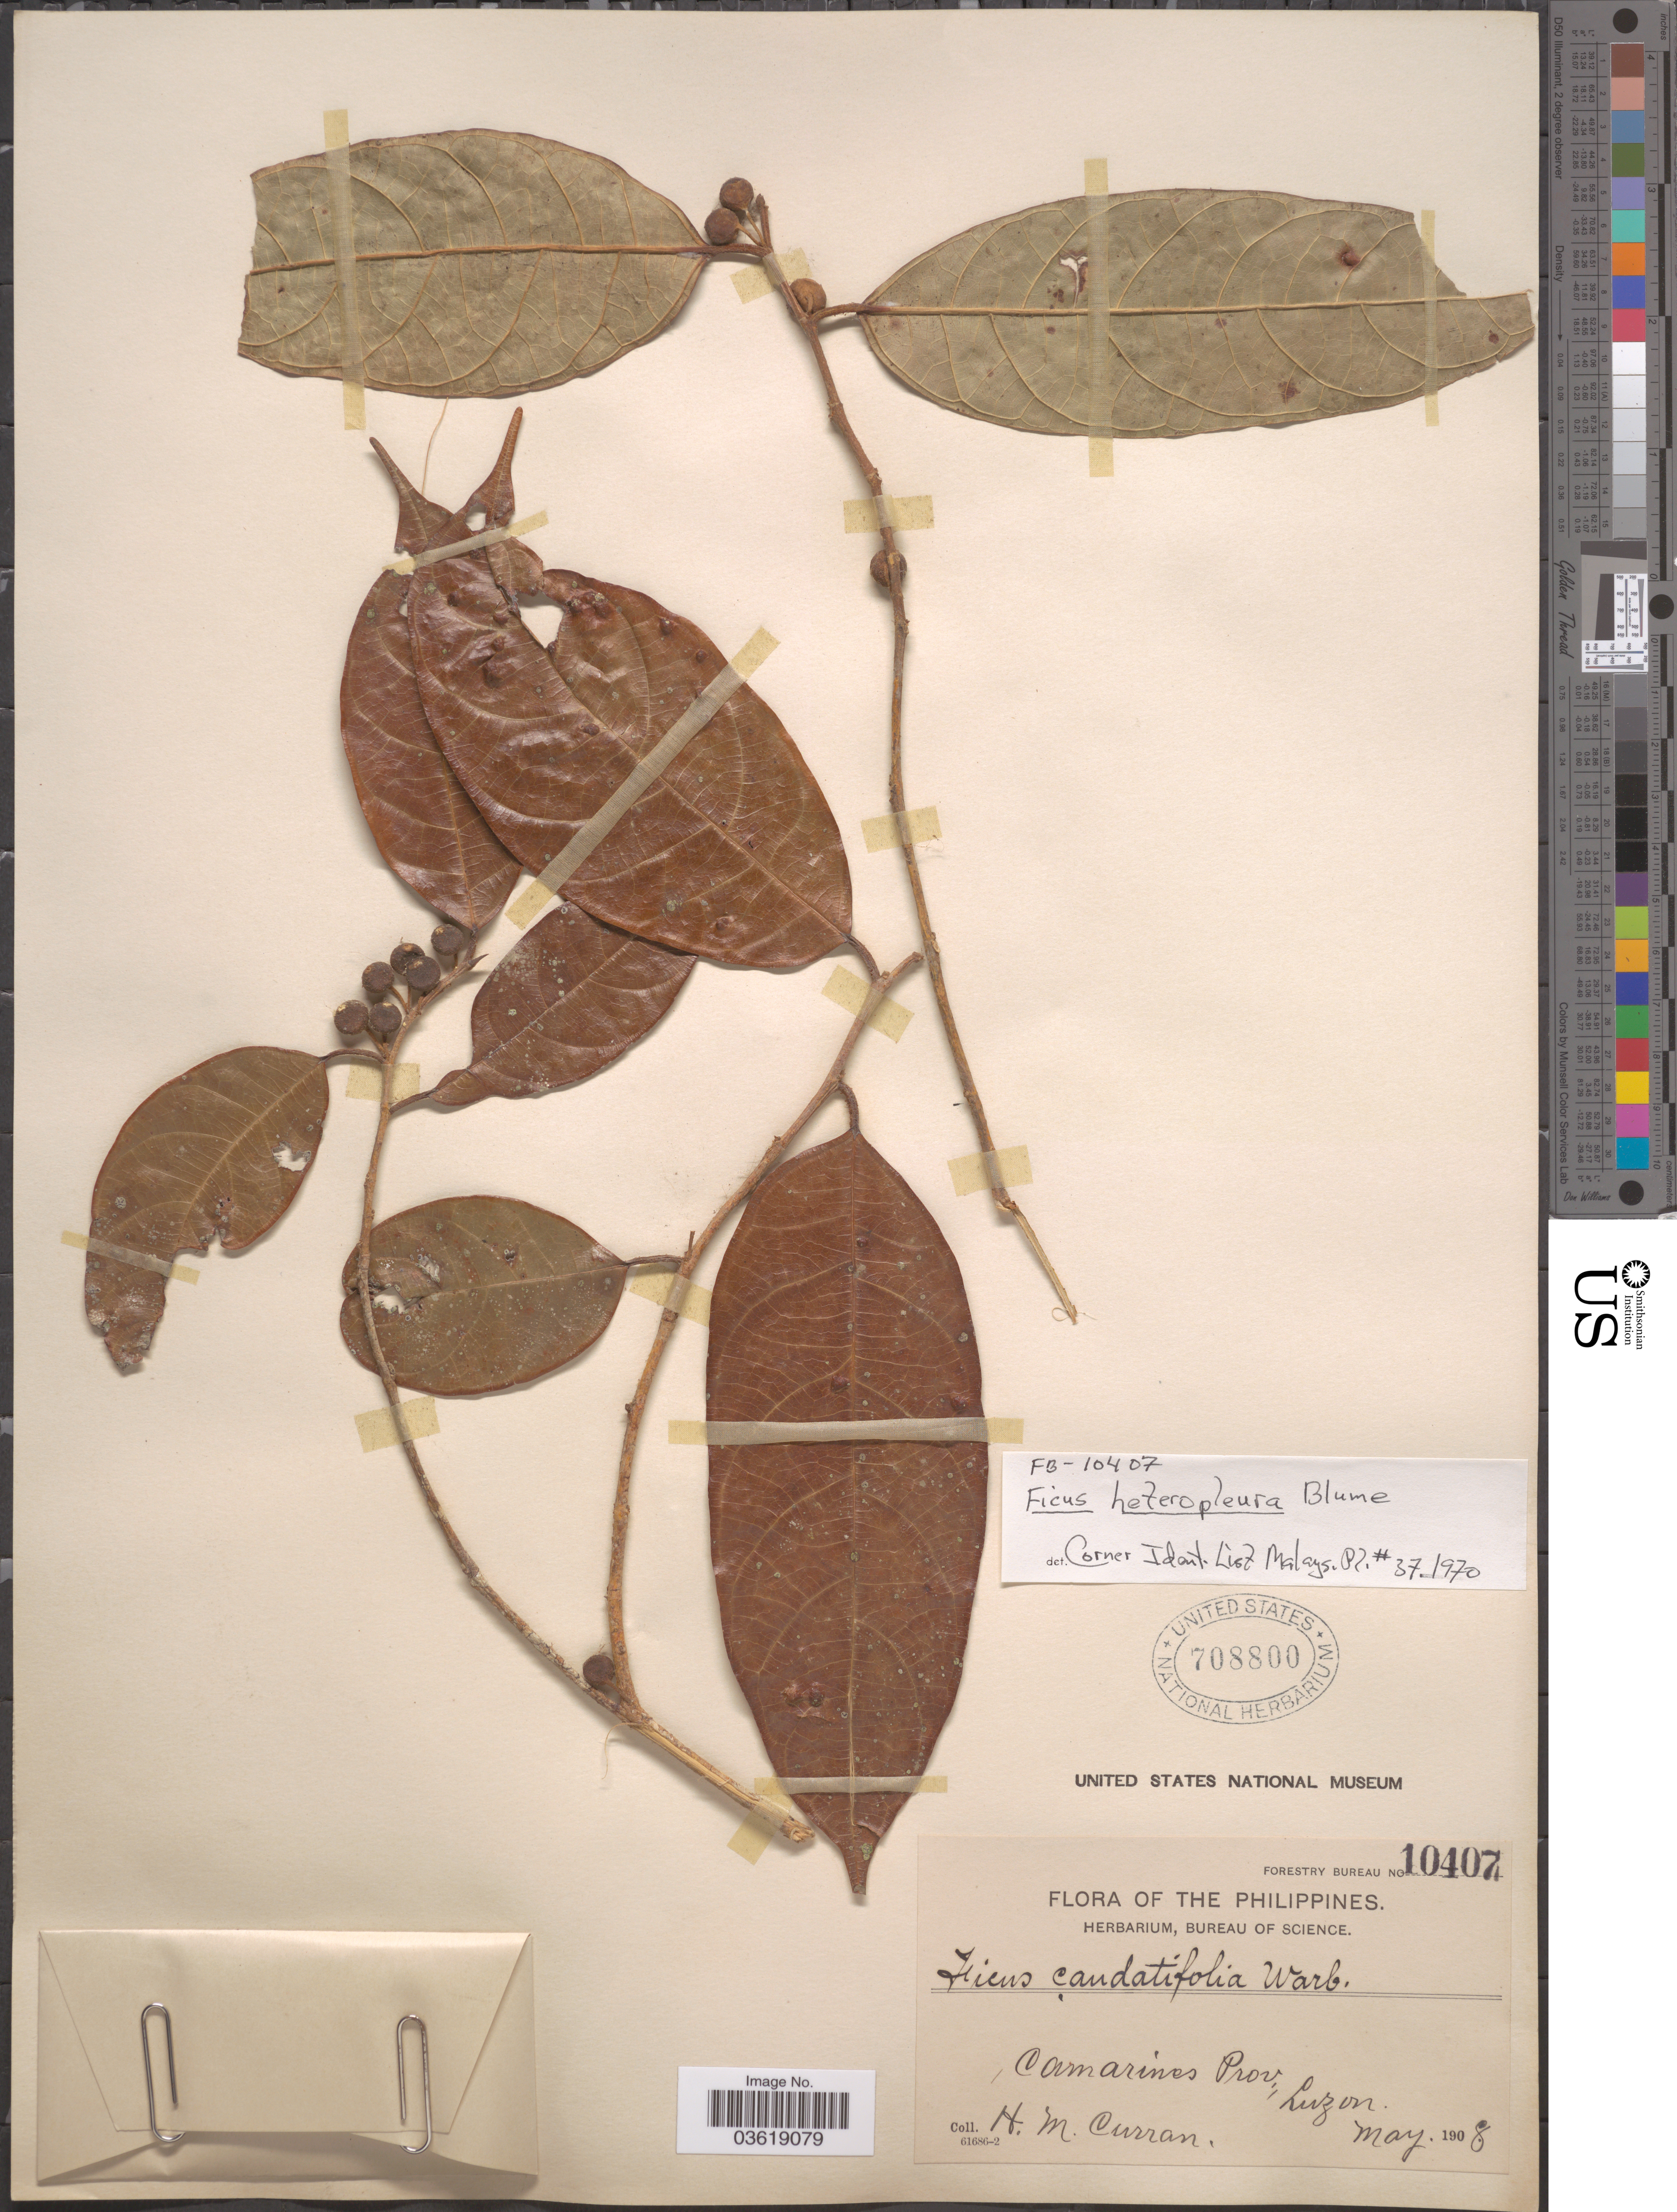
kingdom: Plantae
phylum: Tracheophyta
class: Magnoliopsida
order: Rosales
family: Moraceae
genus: Ficus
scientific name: Ficus heteropleura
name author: Blume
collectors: H. M. Curran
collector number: Forestry Bureau 10407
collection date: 1908-05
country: Philippines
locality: Camarines Prov., Luzon.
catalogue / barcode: US 708800